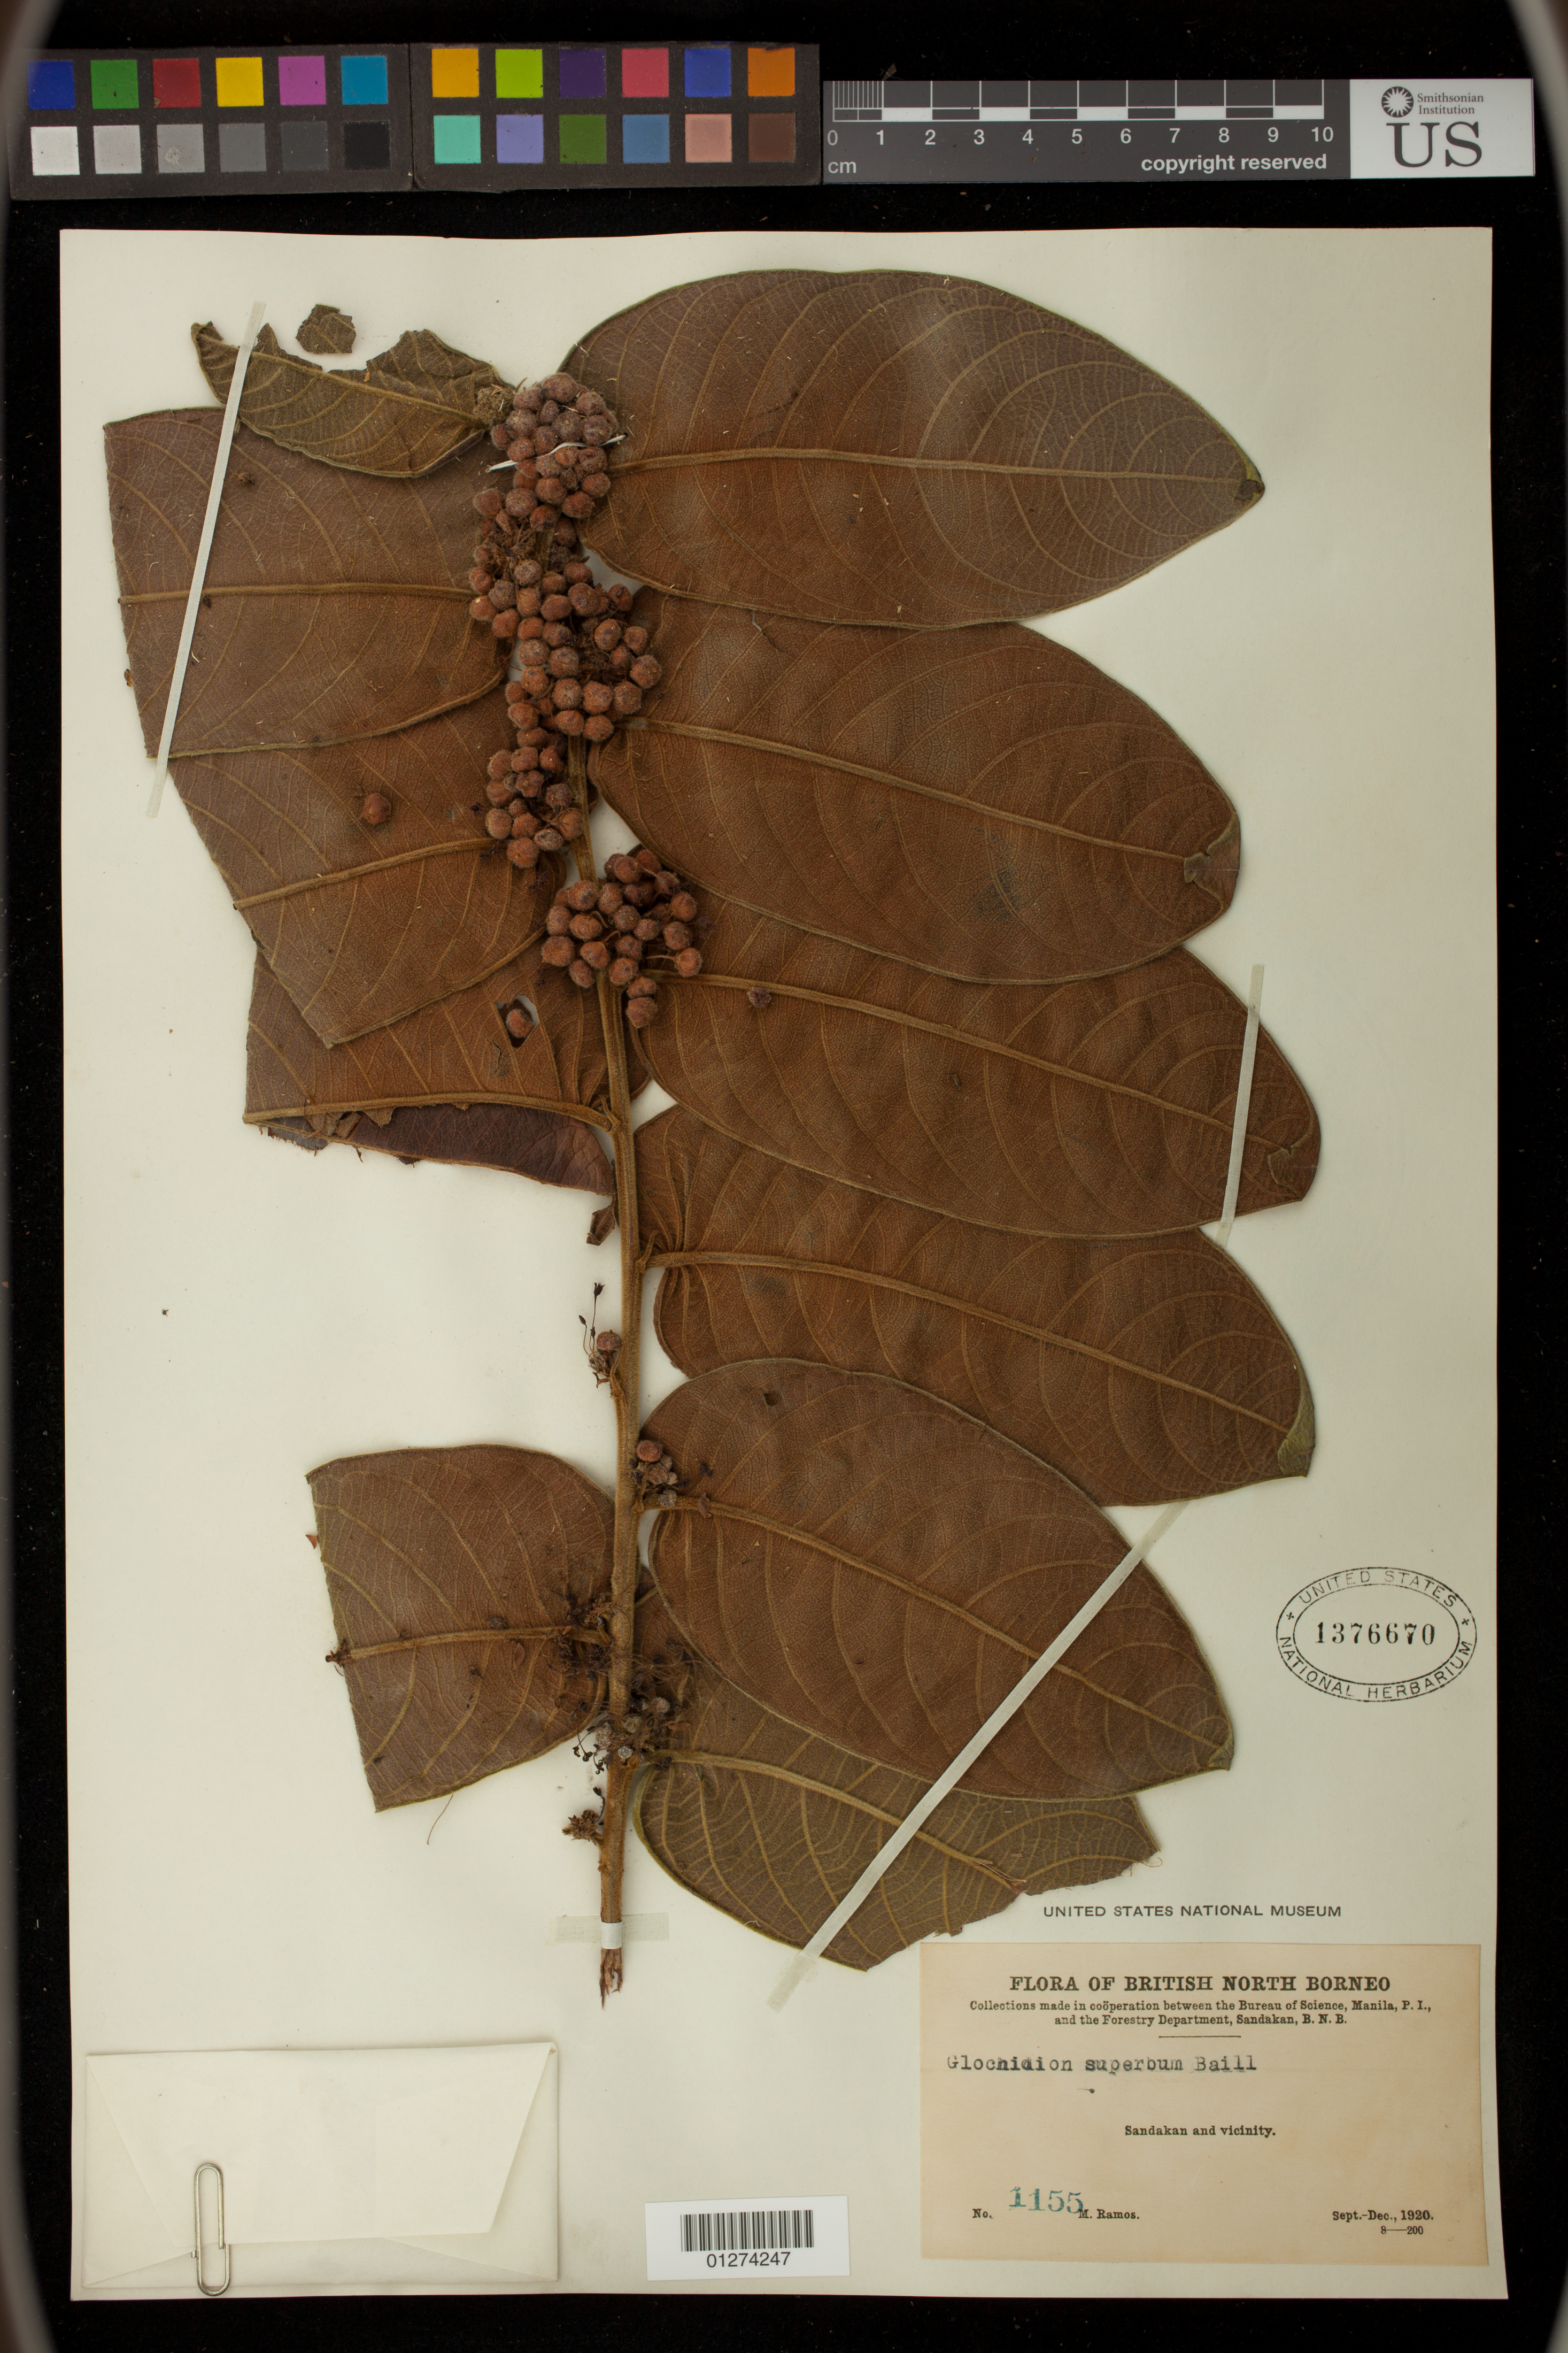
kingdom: Plantae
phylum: Tracheophyta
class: Magnoliopsida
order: Malpighiales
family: Phyllanthaceae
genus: Glochidion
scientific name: Glochidion superbum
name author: Baill.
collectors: M. Ramos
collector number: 1155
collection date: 1920-09/1920-12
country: Malaysia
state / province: Sabah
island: Borneo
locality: Sandakan and vicinity.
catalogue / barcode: US 1376670